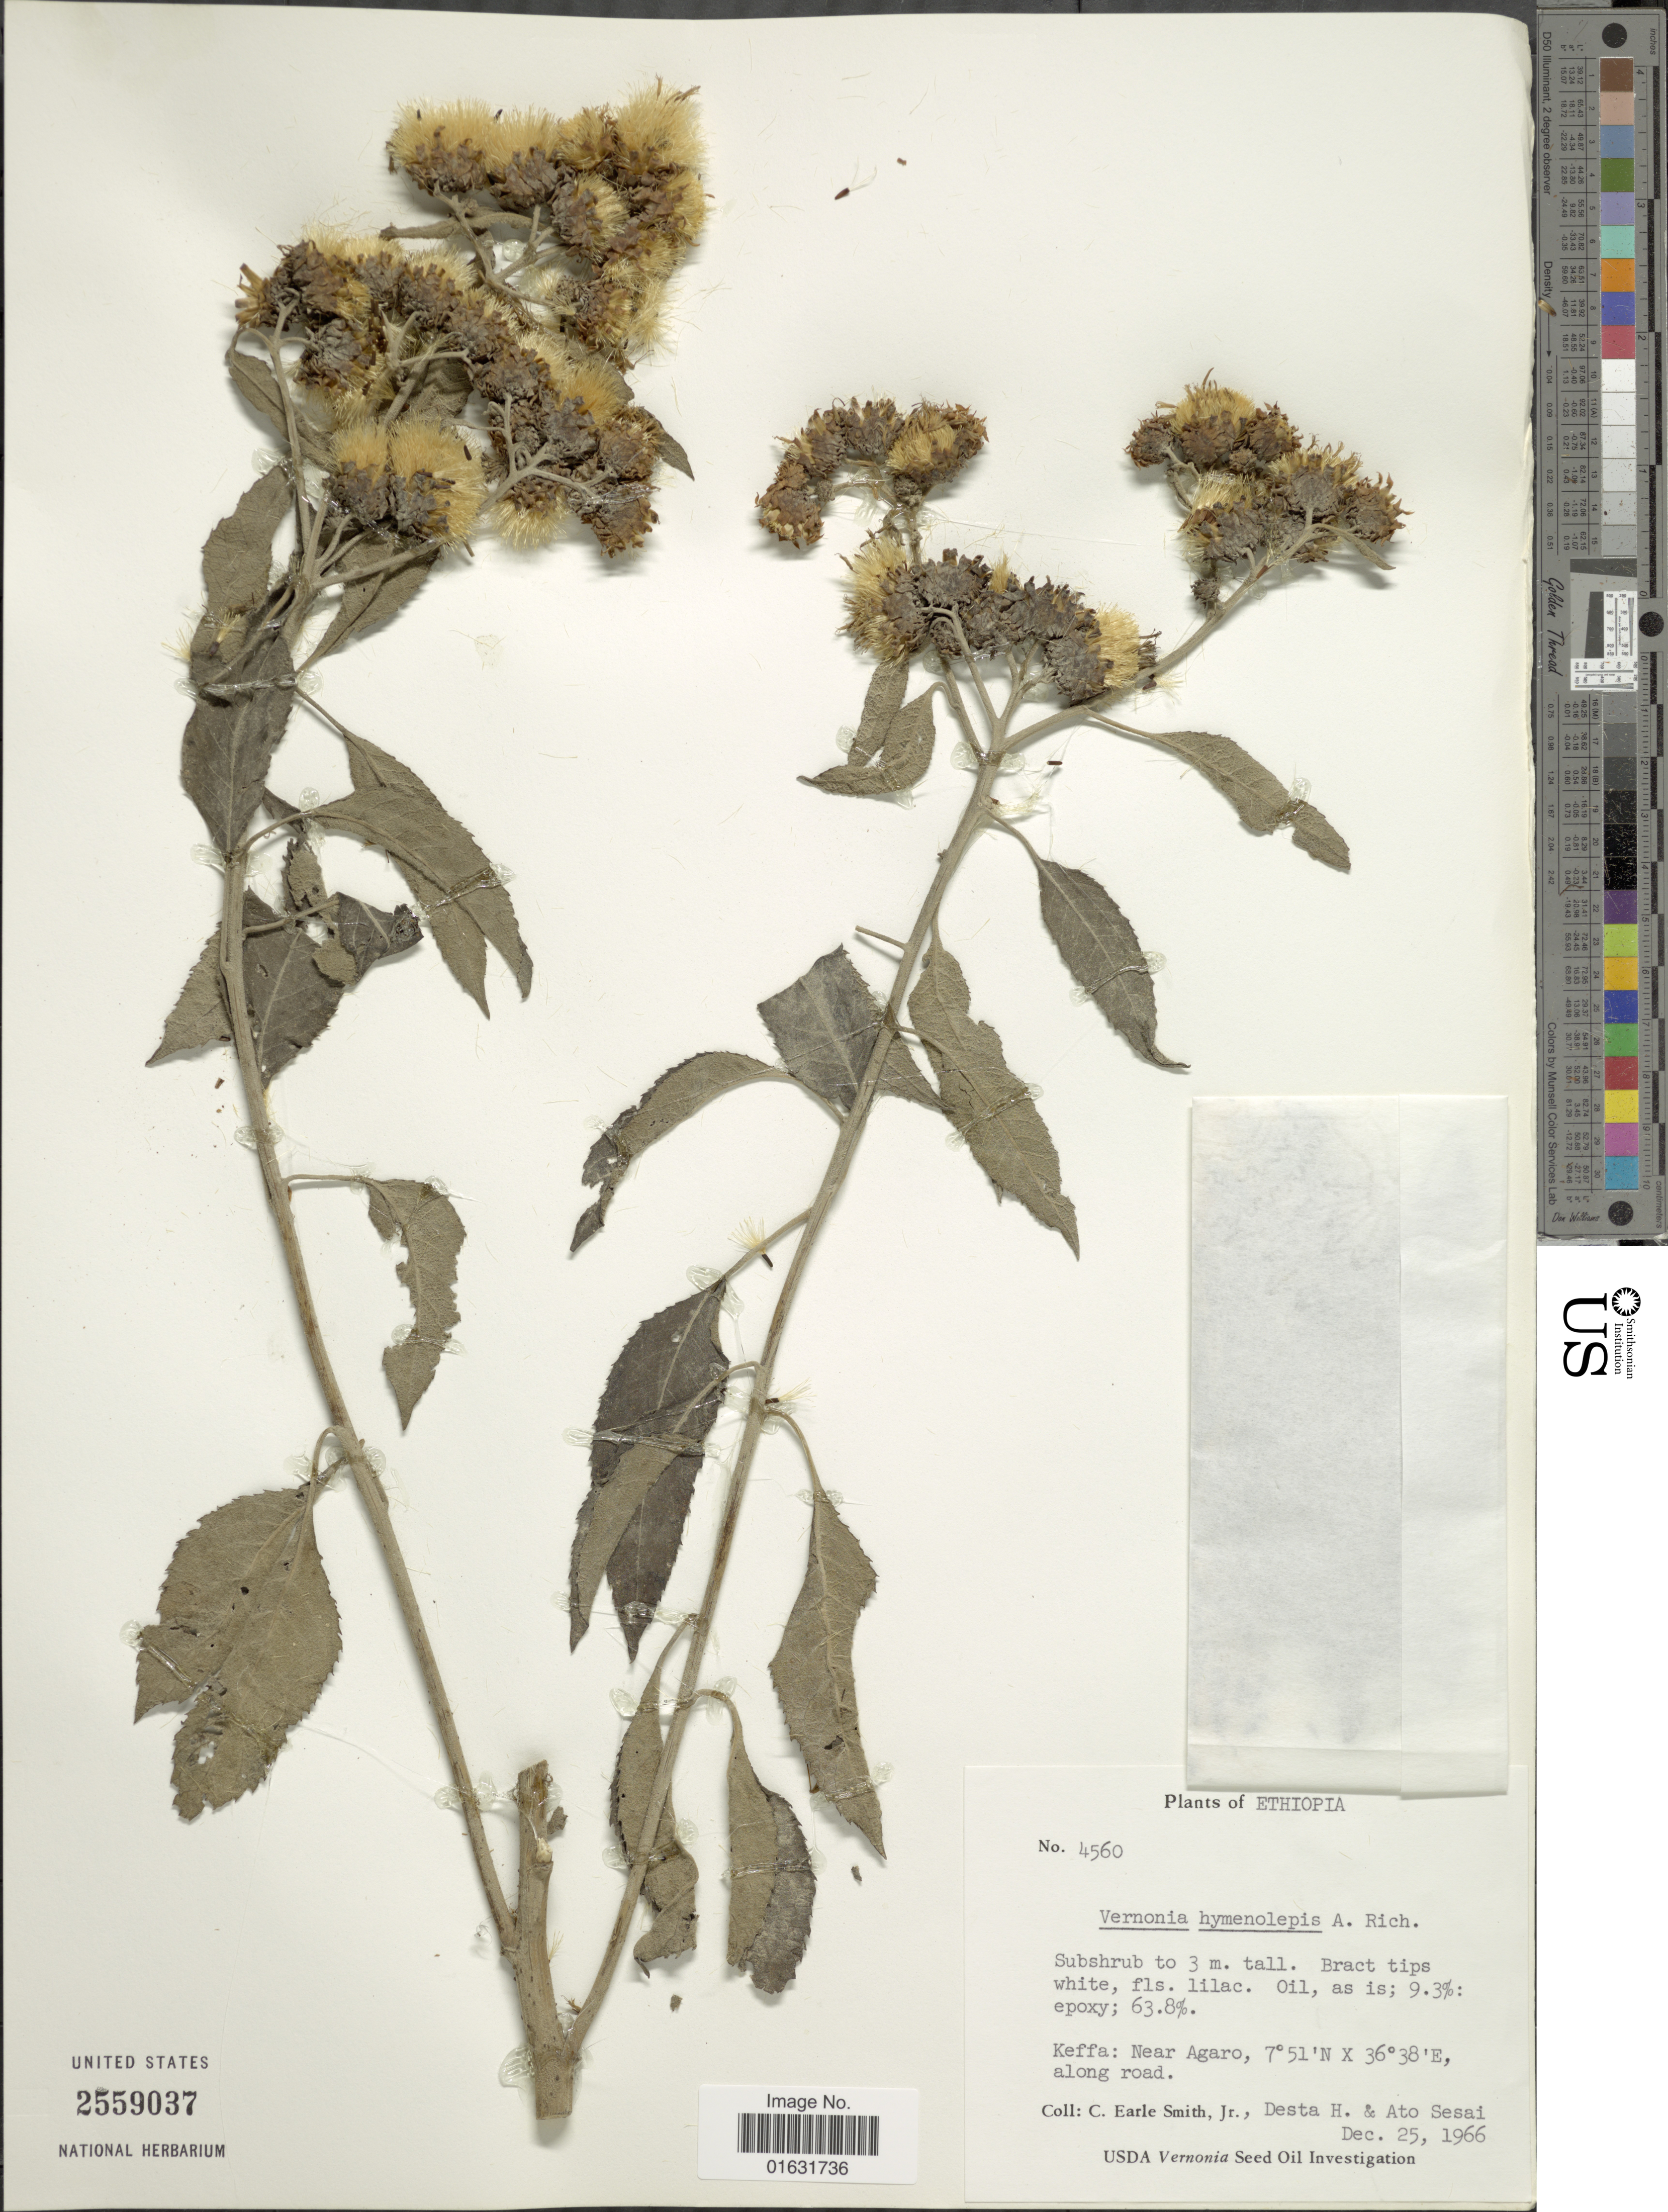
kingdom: Plantae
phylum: Tracheophyta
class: Magnoliopsida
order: Asterales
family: Asteraceae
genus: Baccharoides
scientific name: Baccharoides hymenolepis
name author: (A. Rich.) Isawumi et al.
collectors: C. E. Smith Jr., H. Desta & A. Sesai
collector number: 4560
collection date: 1966-12-25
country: Ethiopia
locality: Keffa: Near Agaro, along road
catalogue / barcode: US 2559037